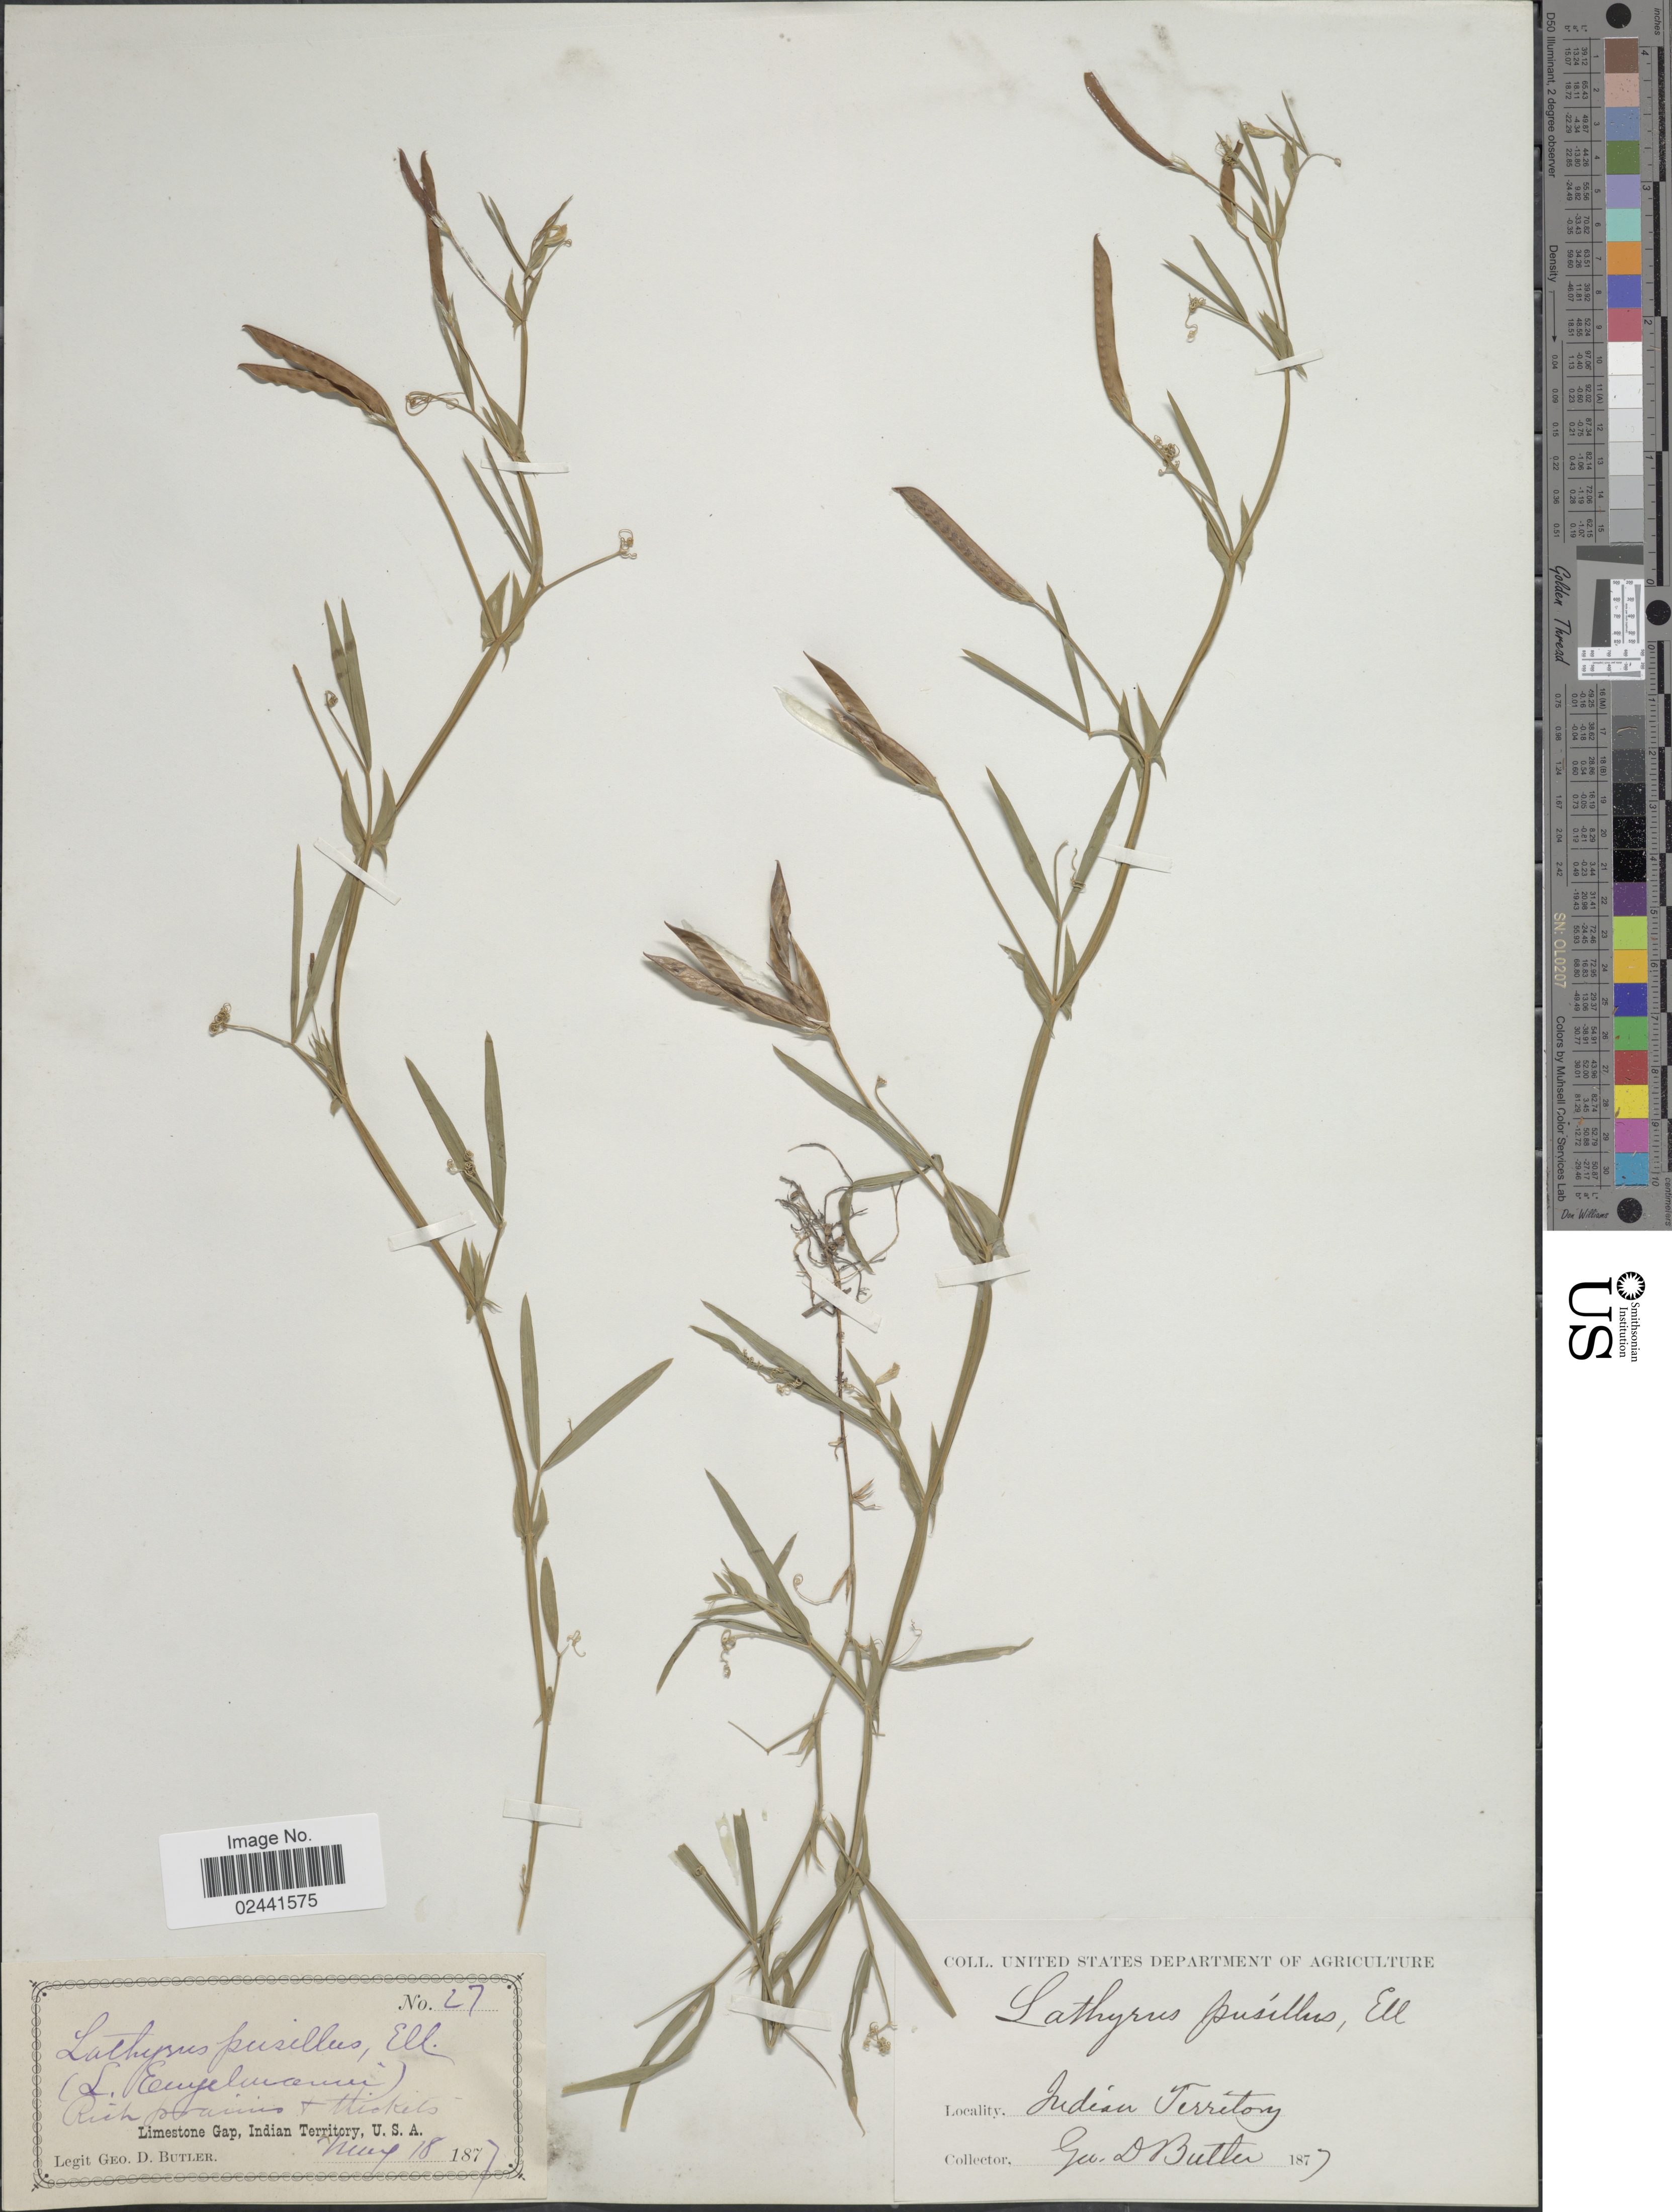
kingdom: Plantae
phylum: Tracheophyta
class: Magnoliopsida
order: Fabales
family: Fabaceae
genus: Lathyrus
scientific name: Lathyrus pusillus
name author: Elliott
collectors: G. D. Butler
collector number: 27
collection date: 1877-05-18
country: United States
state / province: Oklahoma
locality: Rich prairies + thickets, Limestone Gap, Indian Territory